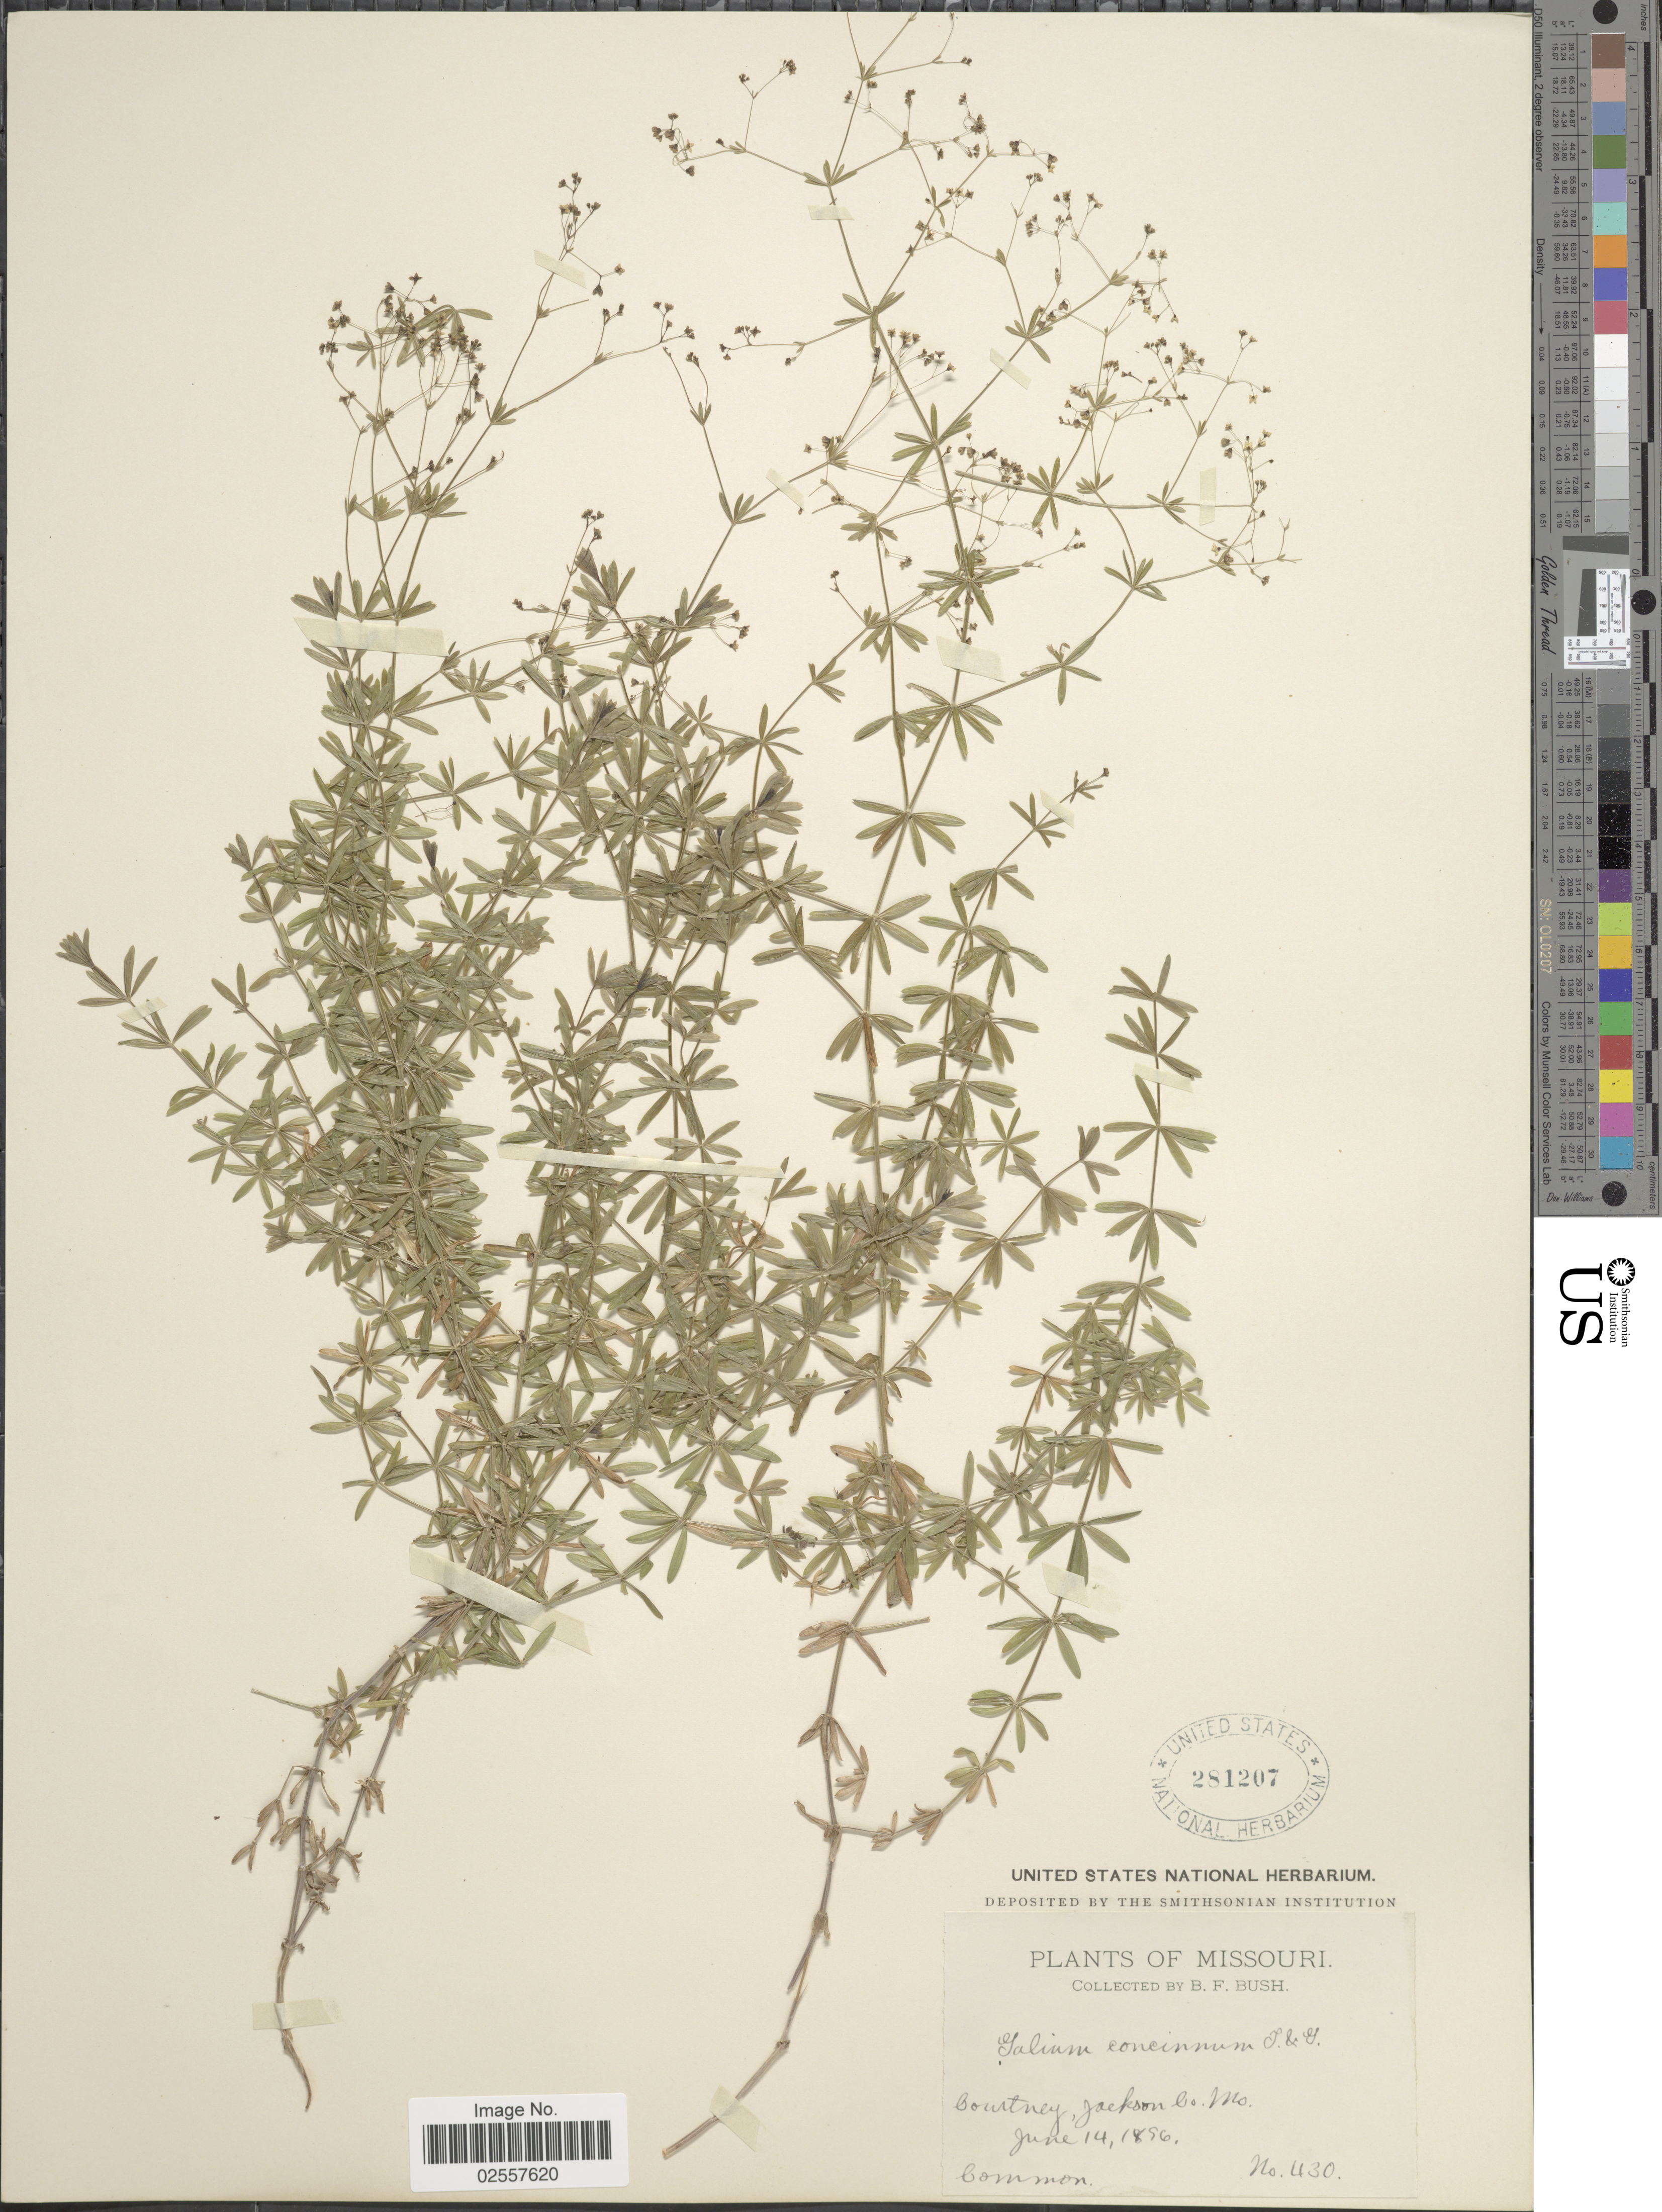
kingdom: Plantae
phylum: Tracheophyta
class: Magnoliopsida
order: Gentianales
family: Rubiaceae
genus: Galium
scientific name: Galium concinnum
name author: Torr. & A. Gray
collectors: B. F. Bush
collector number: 430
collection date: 1896-06-14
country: United States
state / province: Missouri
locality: Courtney, Jackson Co, Common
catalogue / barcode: US 281207